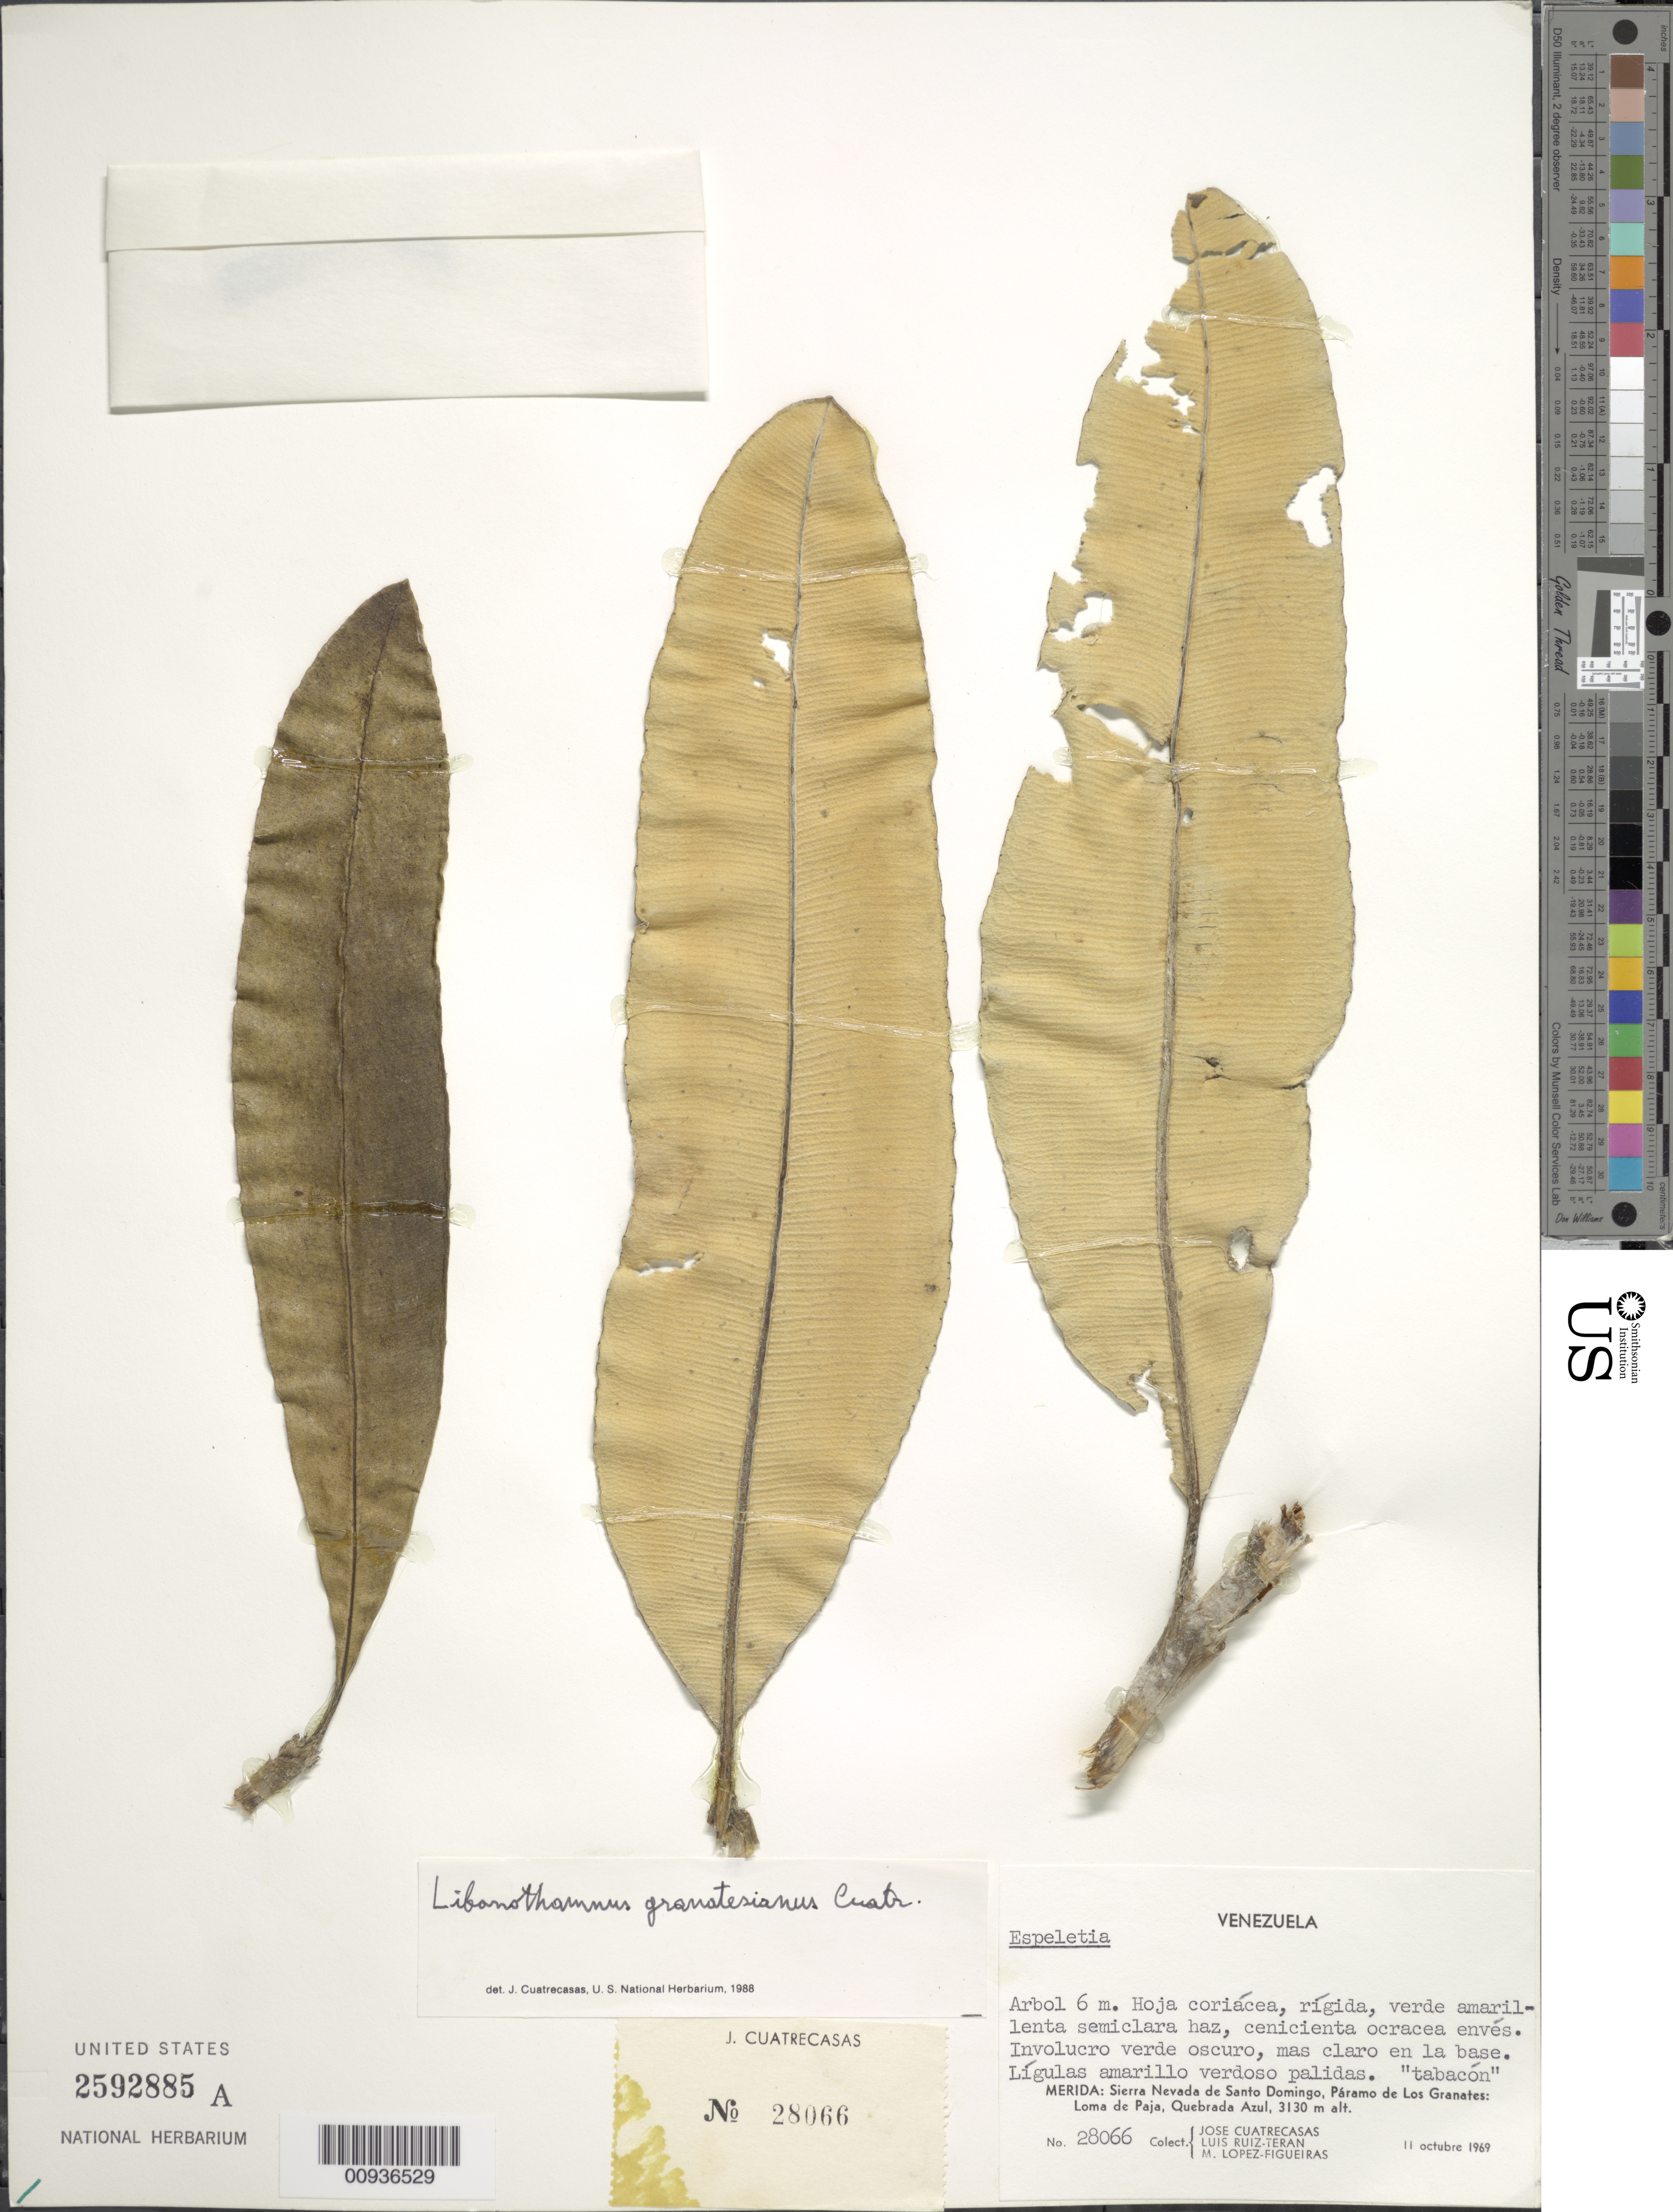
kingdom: Plantae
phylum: Tracheophyta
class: Magnoliopsida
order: Asterales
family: Asteraceae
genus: Libanothamnus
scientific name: Libanothamnus banksiifolius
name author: (Sch. Bip. & Ettingsh.) Cuatrec.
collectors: J. Cuatrecasas, L. Teran & M. López Figueiras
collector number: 28066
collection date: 1969-10-11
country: Venezuela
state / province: Mérida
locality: Sierra Nevada de Santo Domingo, Paramo de Los Granates Loma de Paja, Quebrada Azul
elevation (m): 3130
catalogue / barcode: US 2592885A